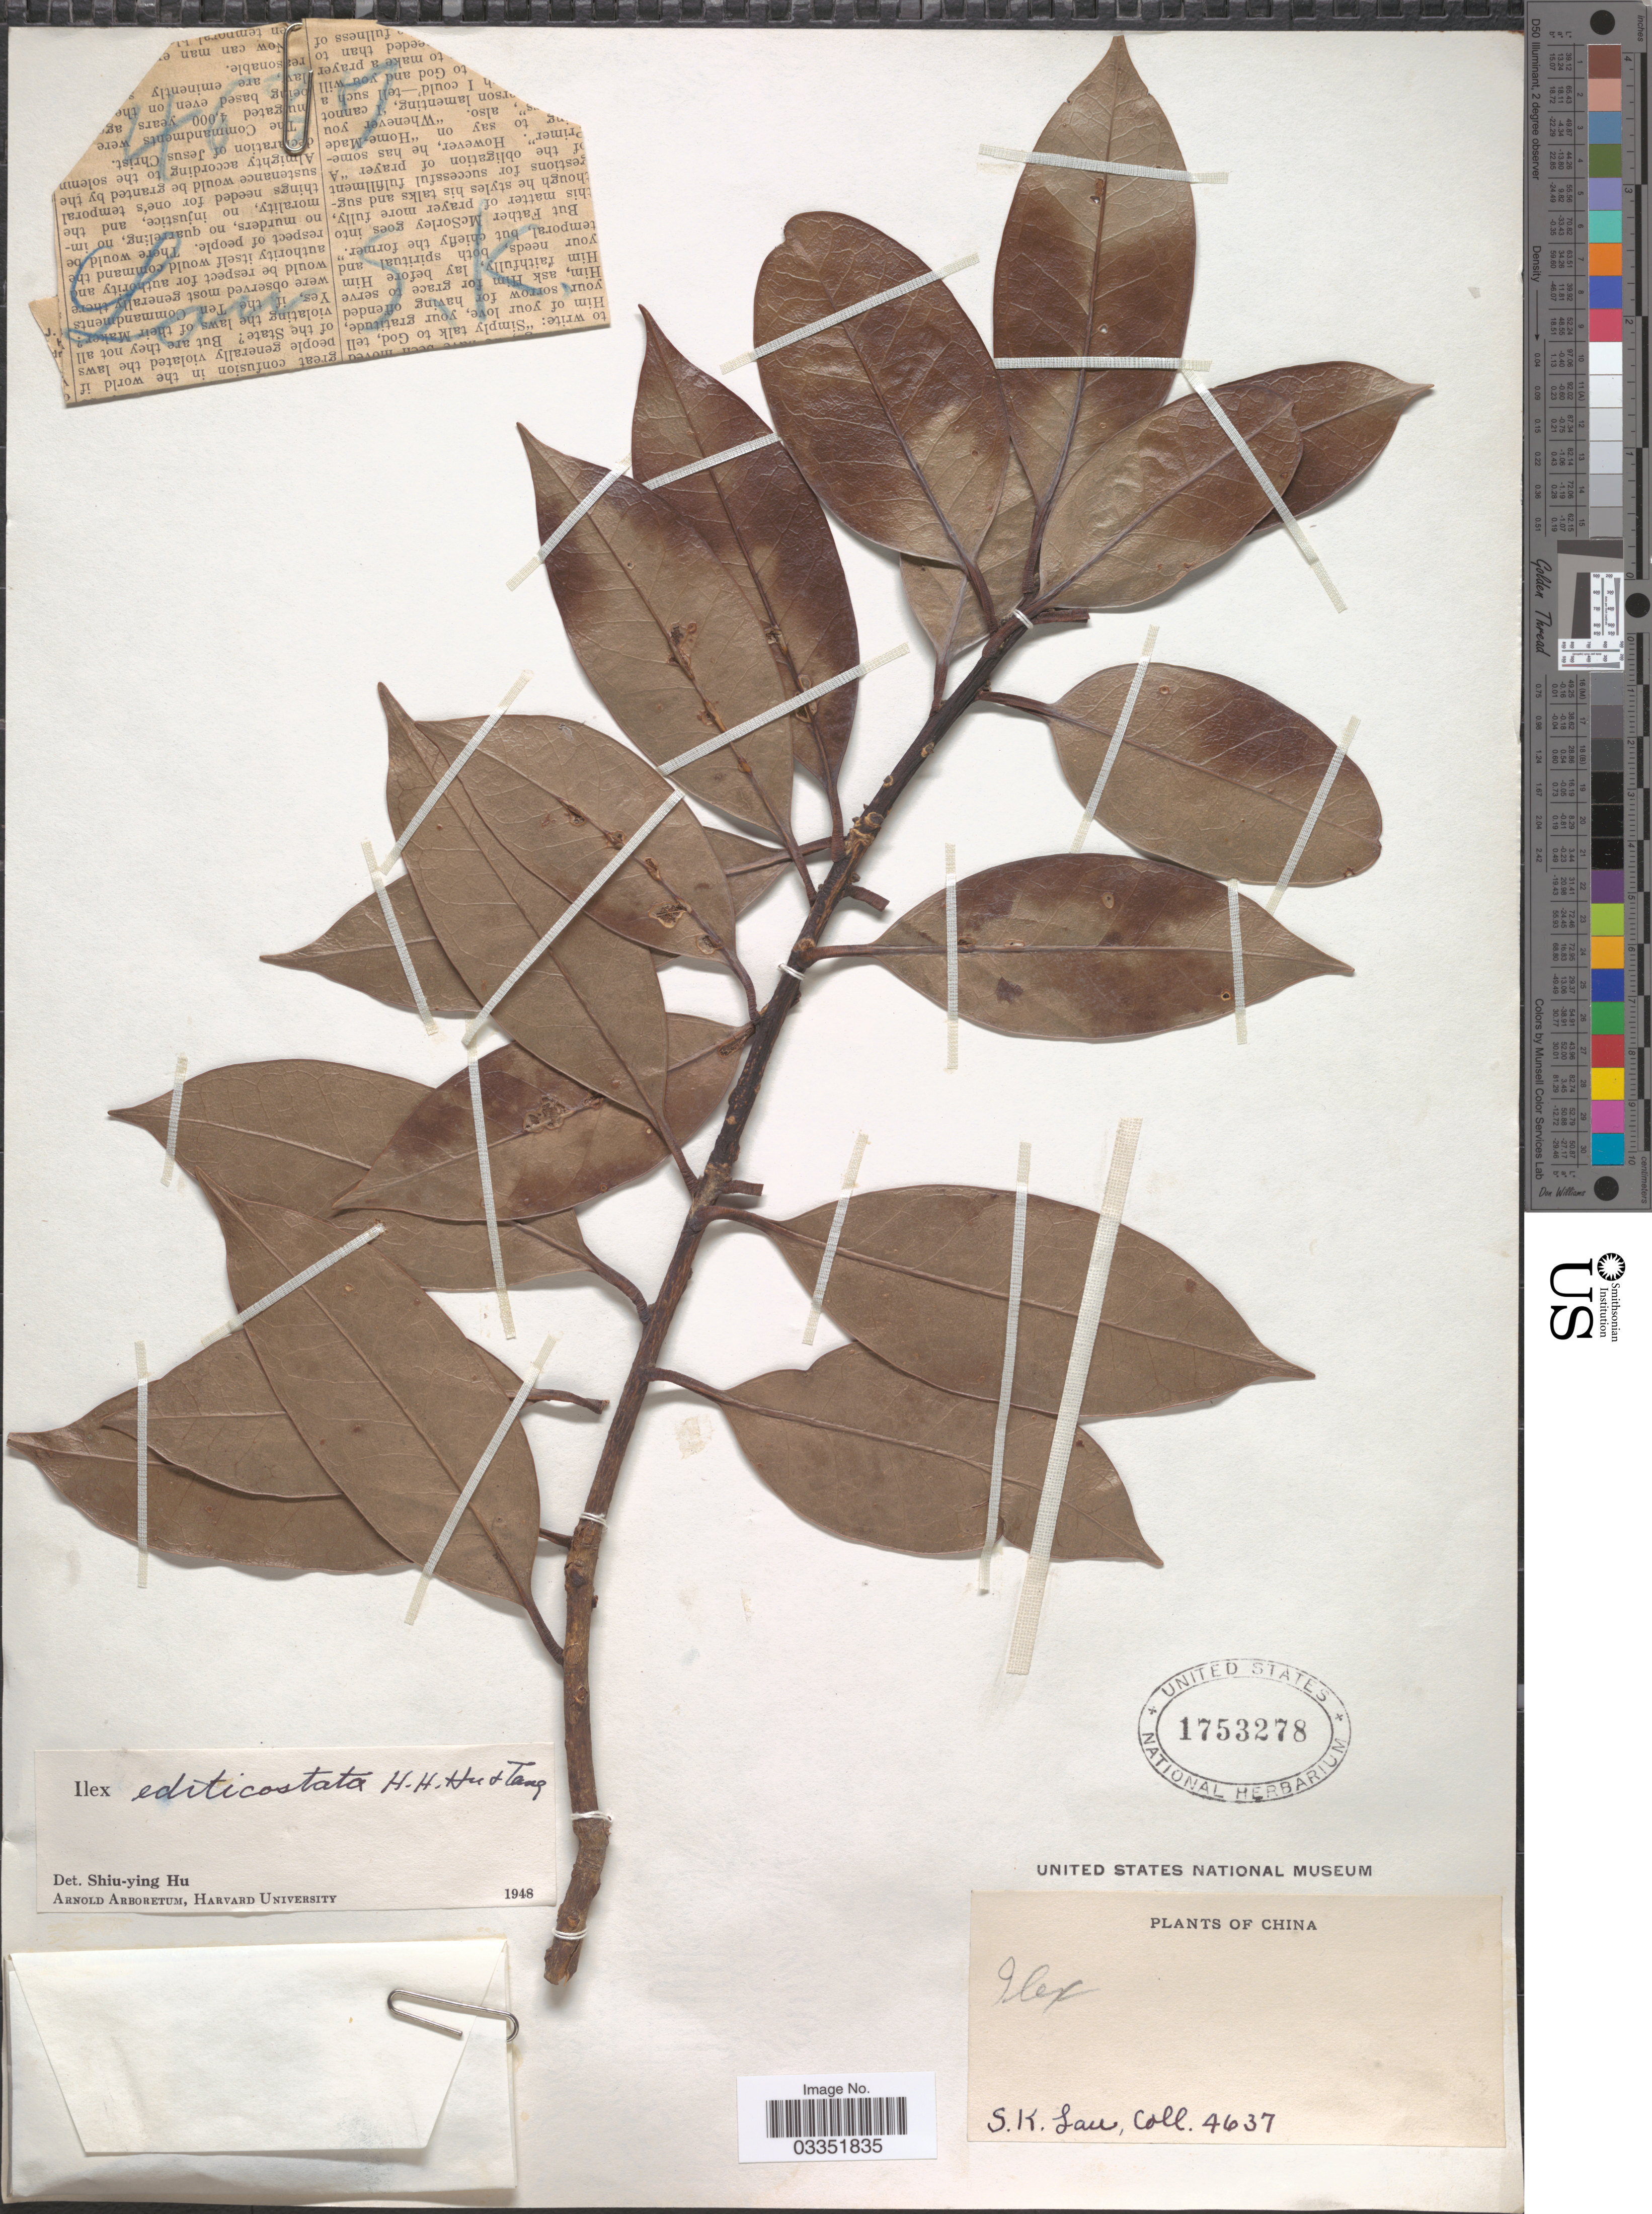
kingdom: Plantae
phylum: Tracheophyta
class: Magnoliopsida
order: Aquifoliales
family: Aquifoliaceae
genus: Ilex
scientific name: Ilex editicostata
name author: Hu & Tang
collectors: S. K. Lau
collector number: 4637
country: China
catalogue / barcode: US 1753278